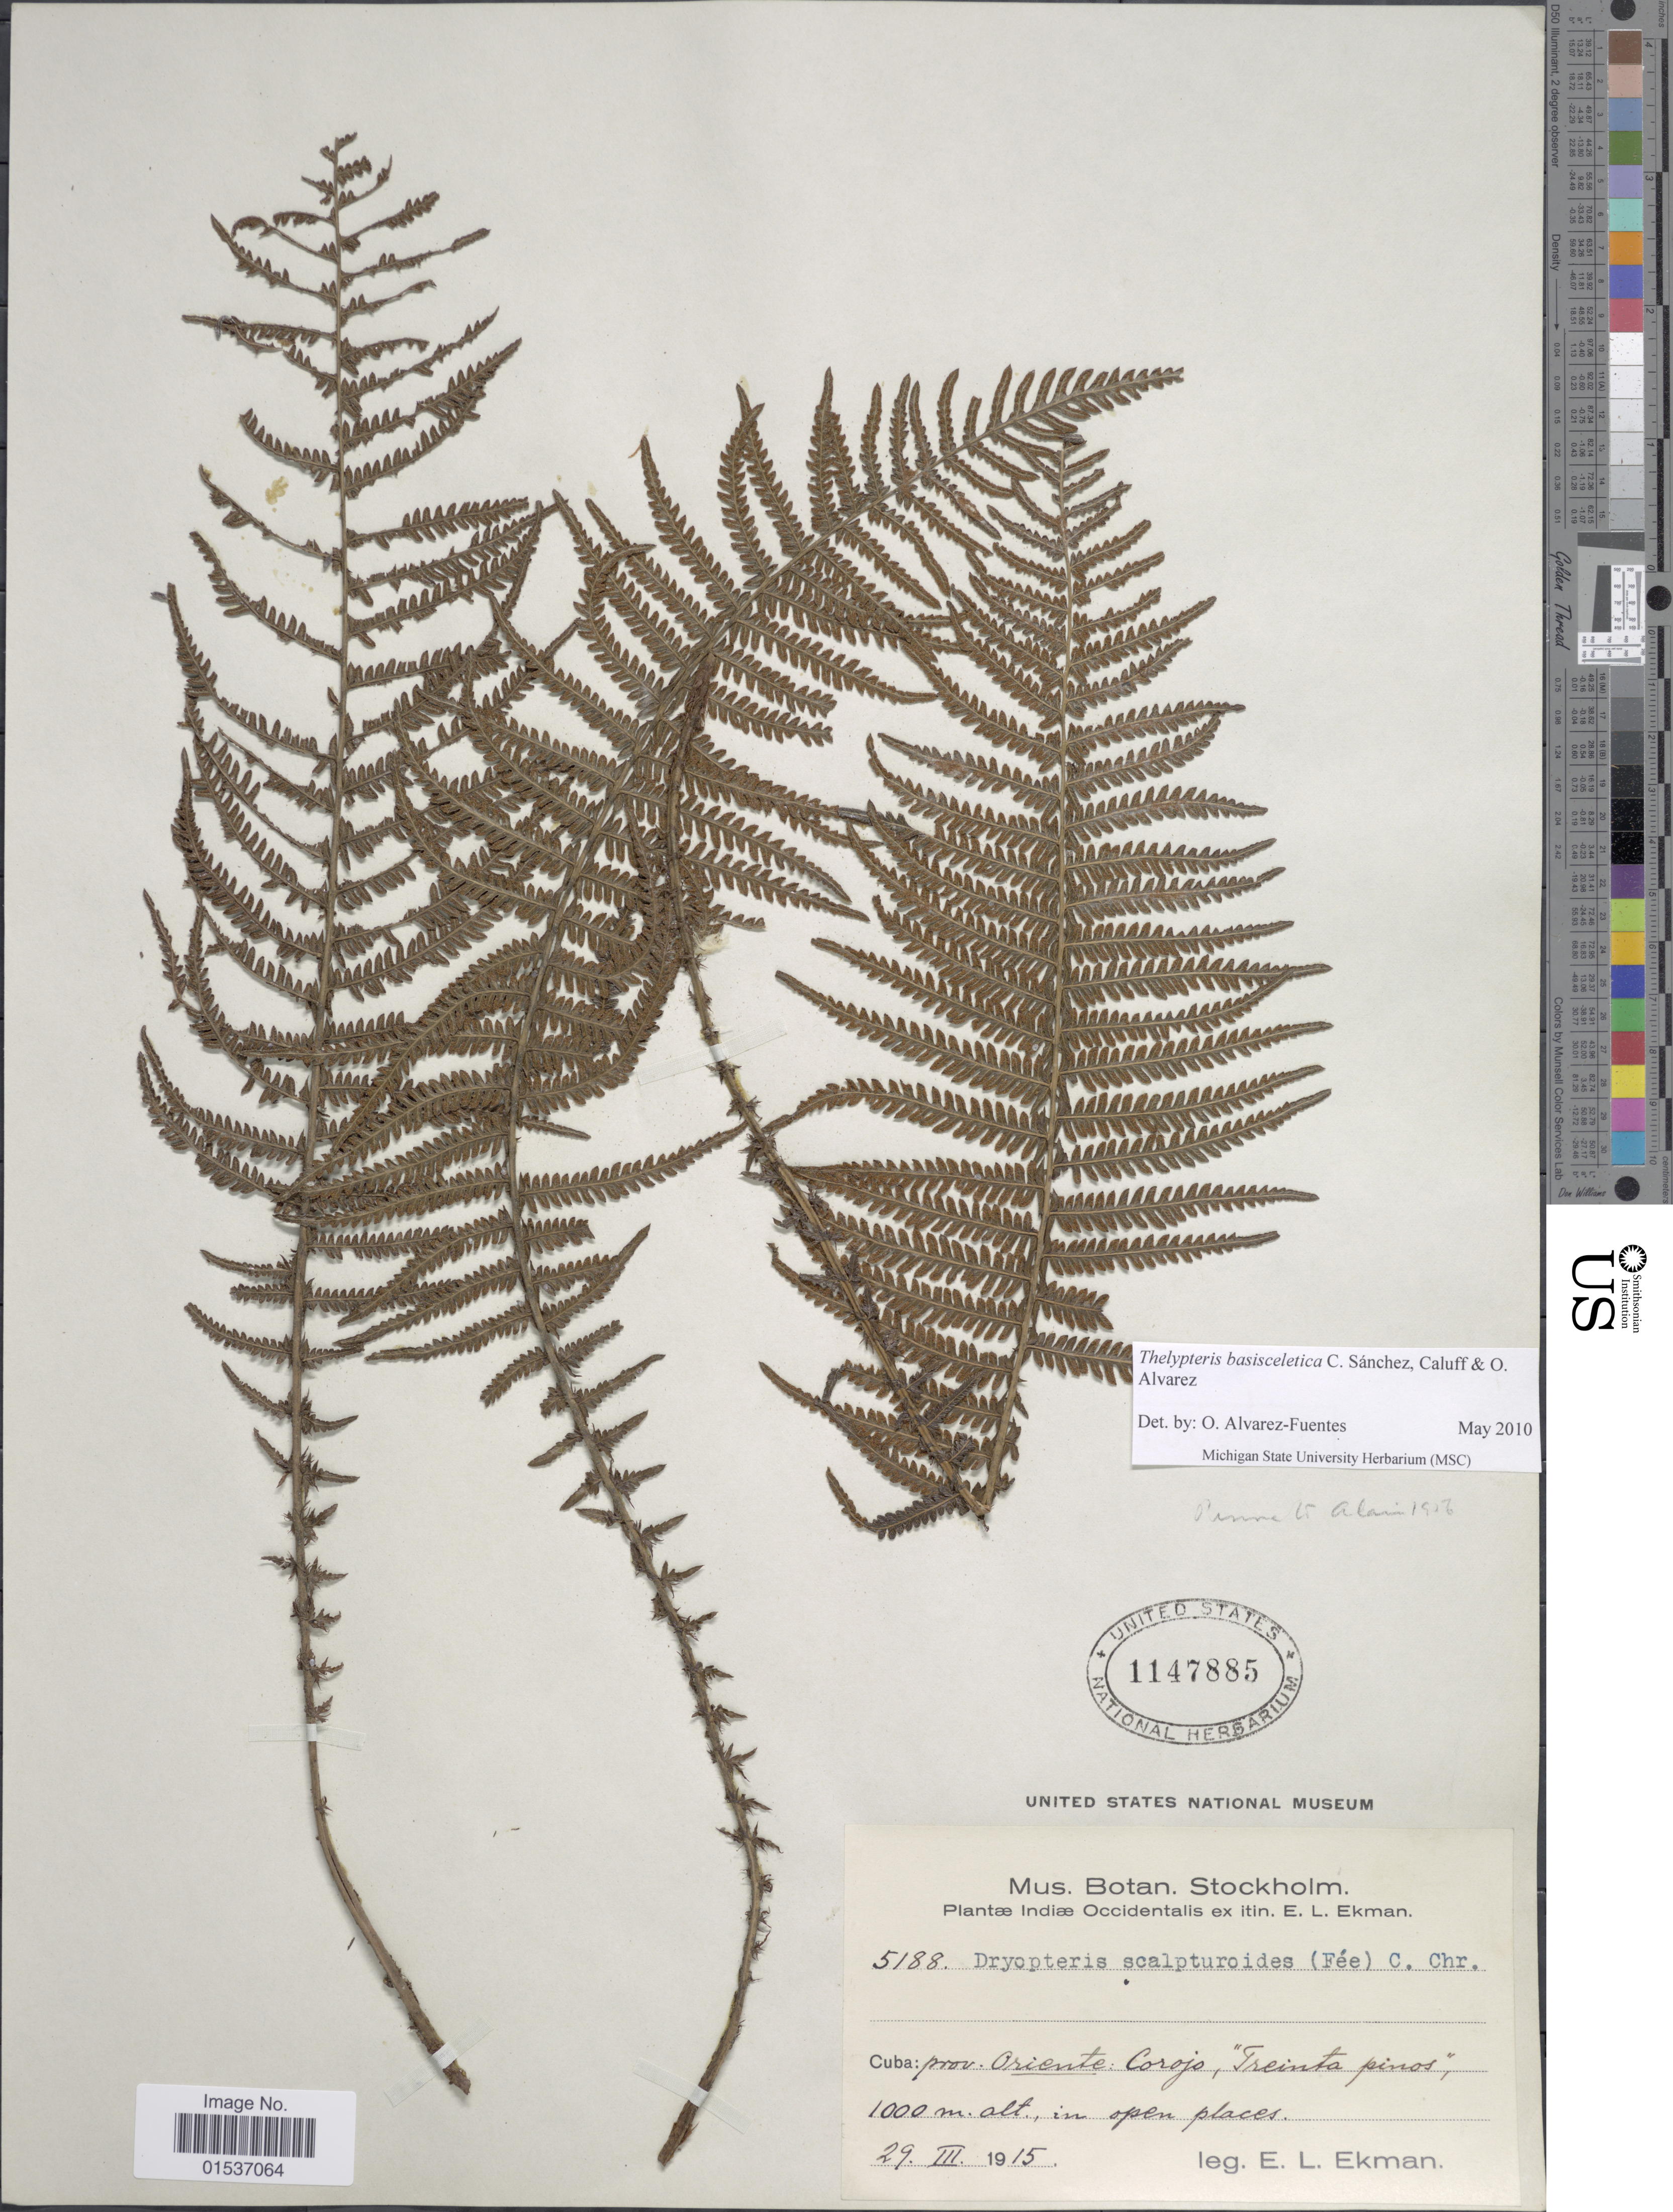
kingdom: Plantae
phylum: Tracheophyta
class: Polypodiopsida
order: Polypodiales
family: Thelypteridaceae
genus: Thelypteris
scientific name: Thelypteris basisceletica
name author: C. Sánchez et al.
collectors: E. L. Ekman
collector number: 5188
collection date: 1915-03-29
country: Cuba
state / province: Oriente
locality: Cuba: prov. Oriente: Corojo, "Treinta pinos".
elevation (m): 1000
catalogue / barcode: US 1147885